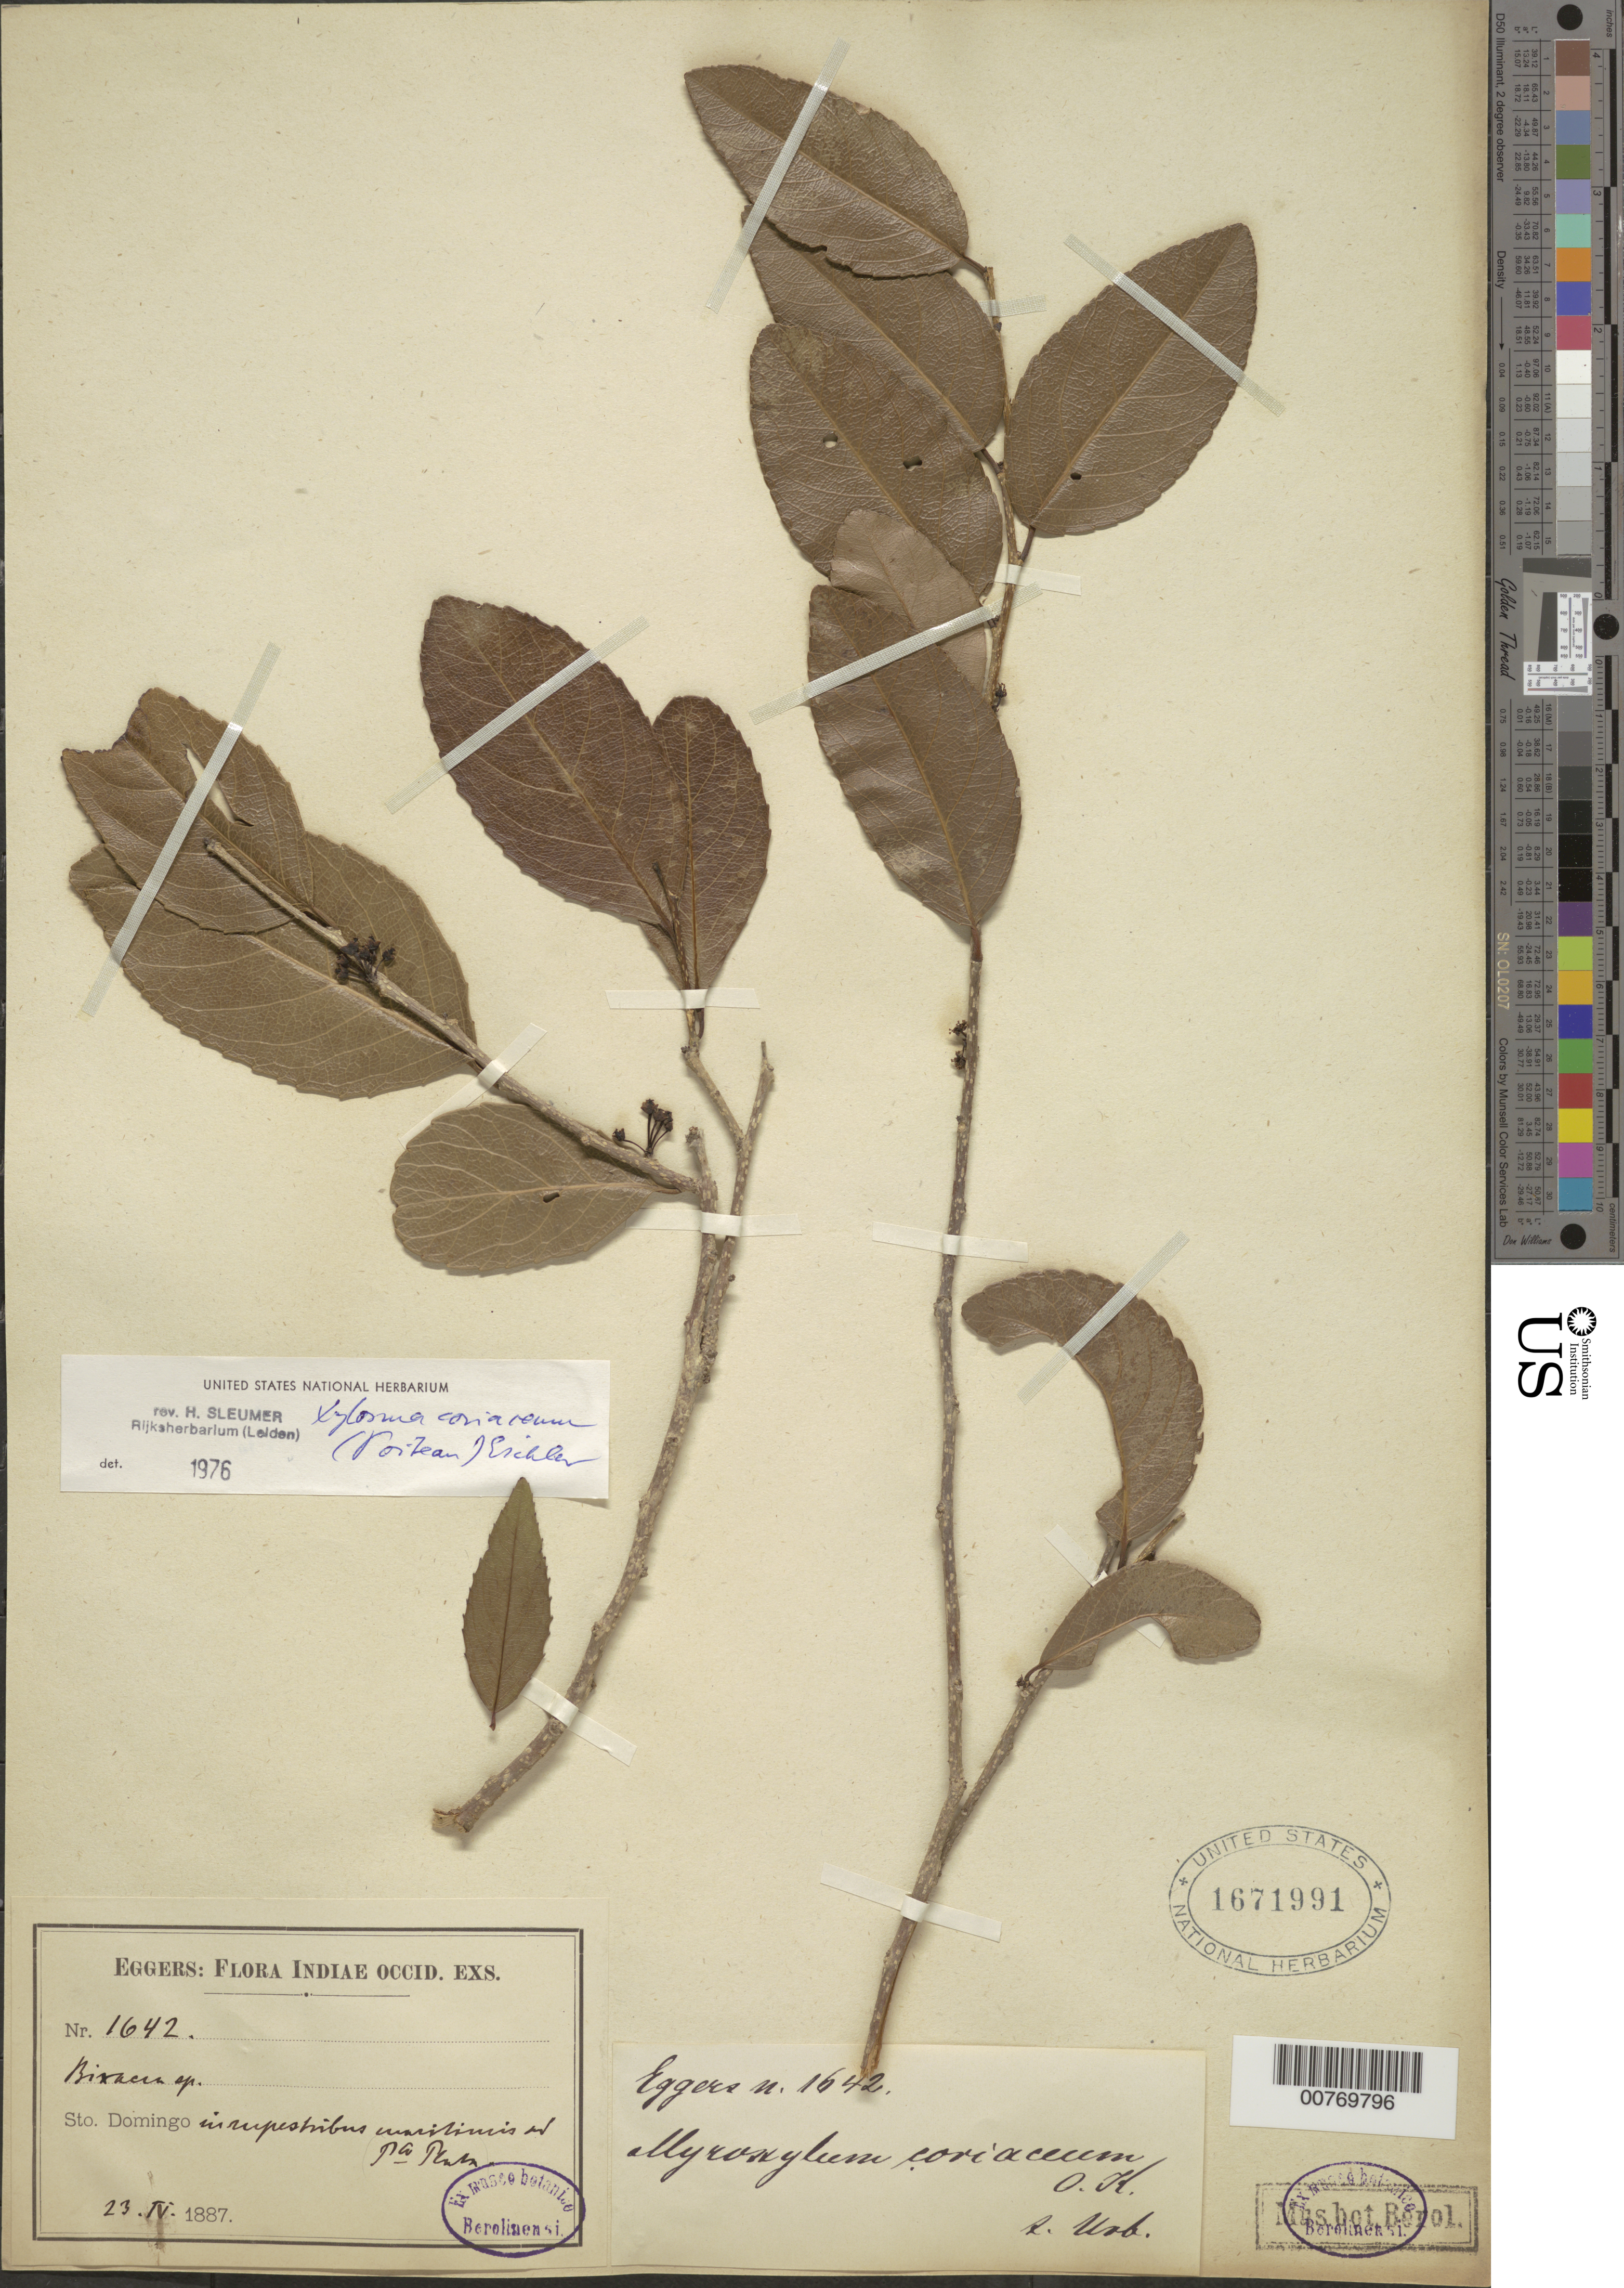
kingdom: Plantae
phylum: Tracheophyta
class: Magnoliopsida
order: Malpighiales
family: Salicaceae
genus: Xylosma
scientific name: Xylosma coriacea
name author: (Poit.) Eichler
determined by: Sleumer, H. O.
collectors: H. F. A. von Eggers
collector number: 1642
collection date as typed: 23 Apr 1887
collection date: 1887-04-23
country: Dominican Republic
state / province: Puerto Plata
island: Hispaniola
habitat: Coastal stony ground.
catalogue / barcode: US 1671991